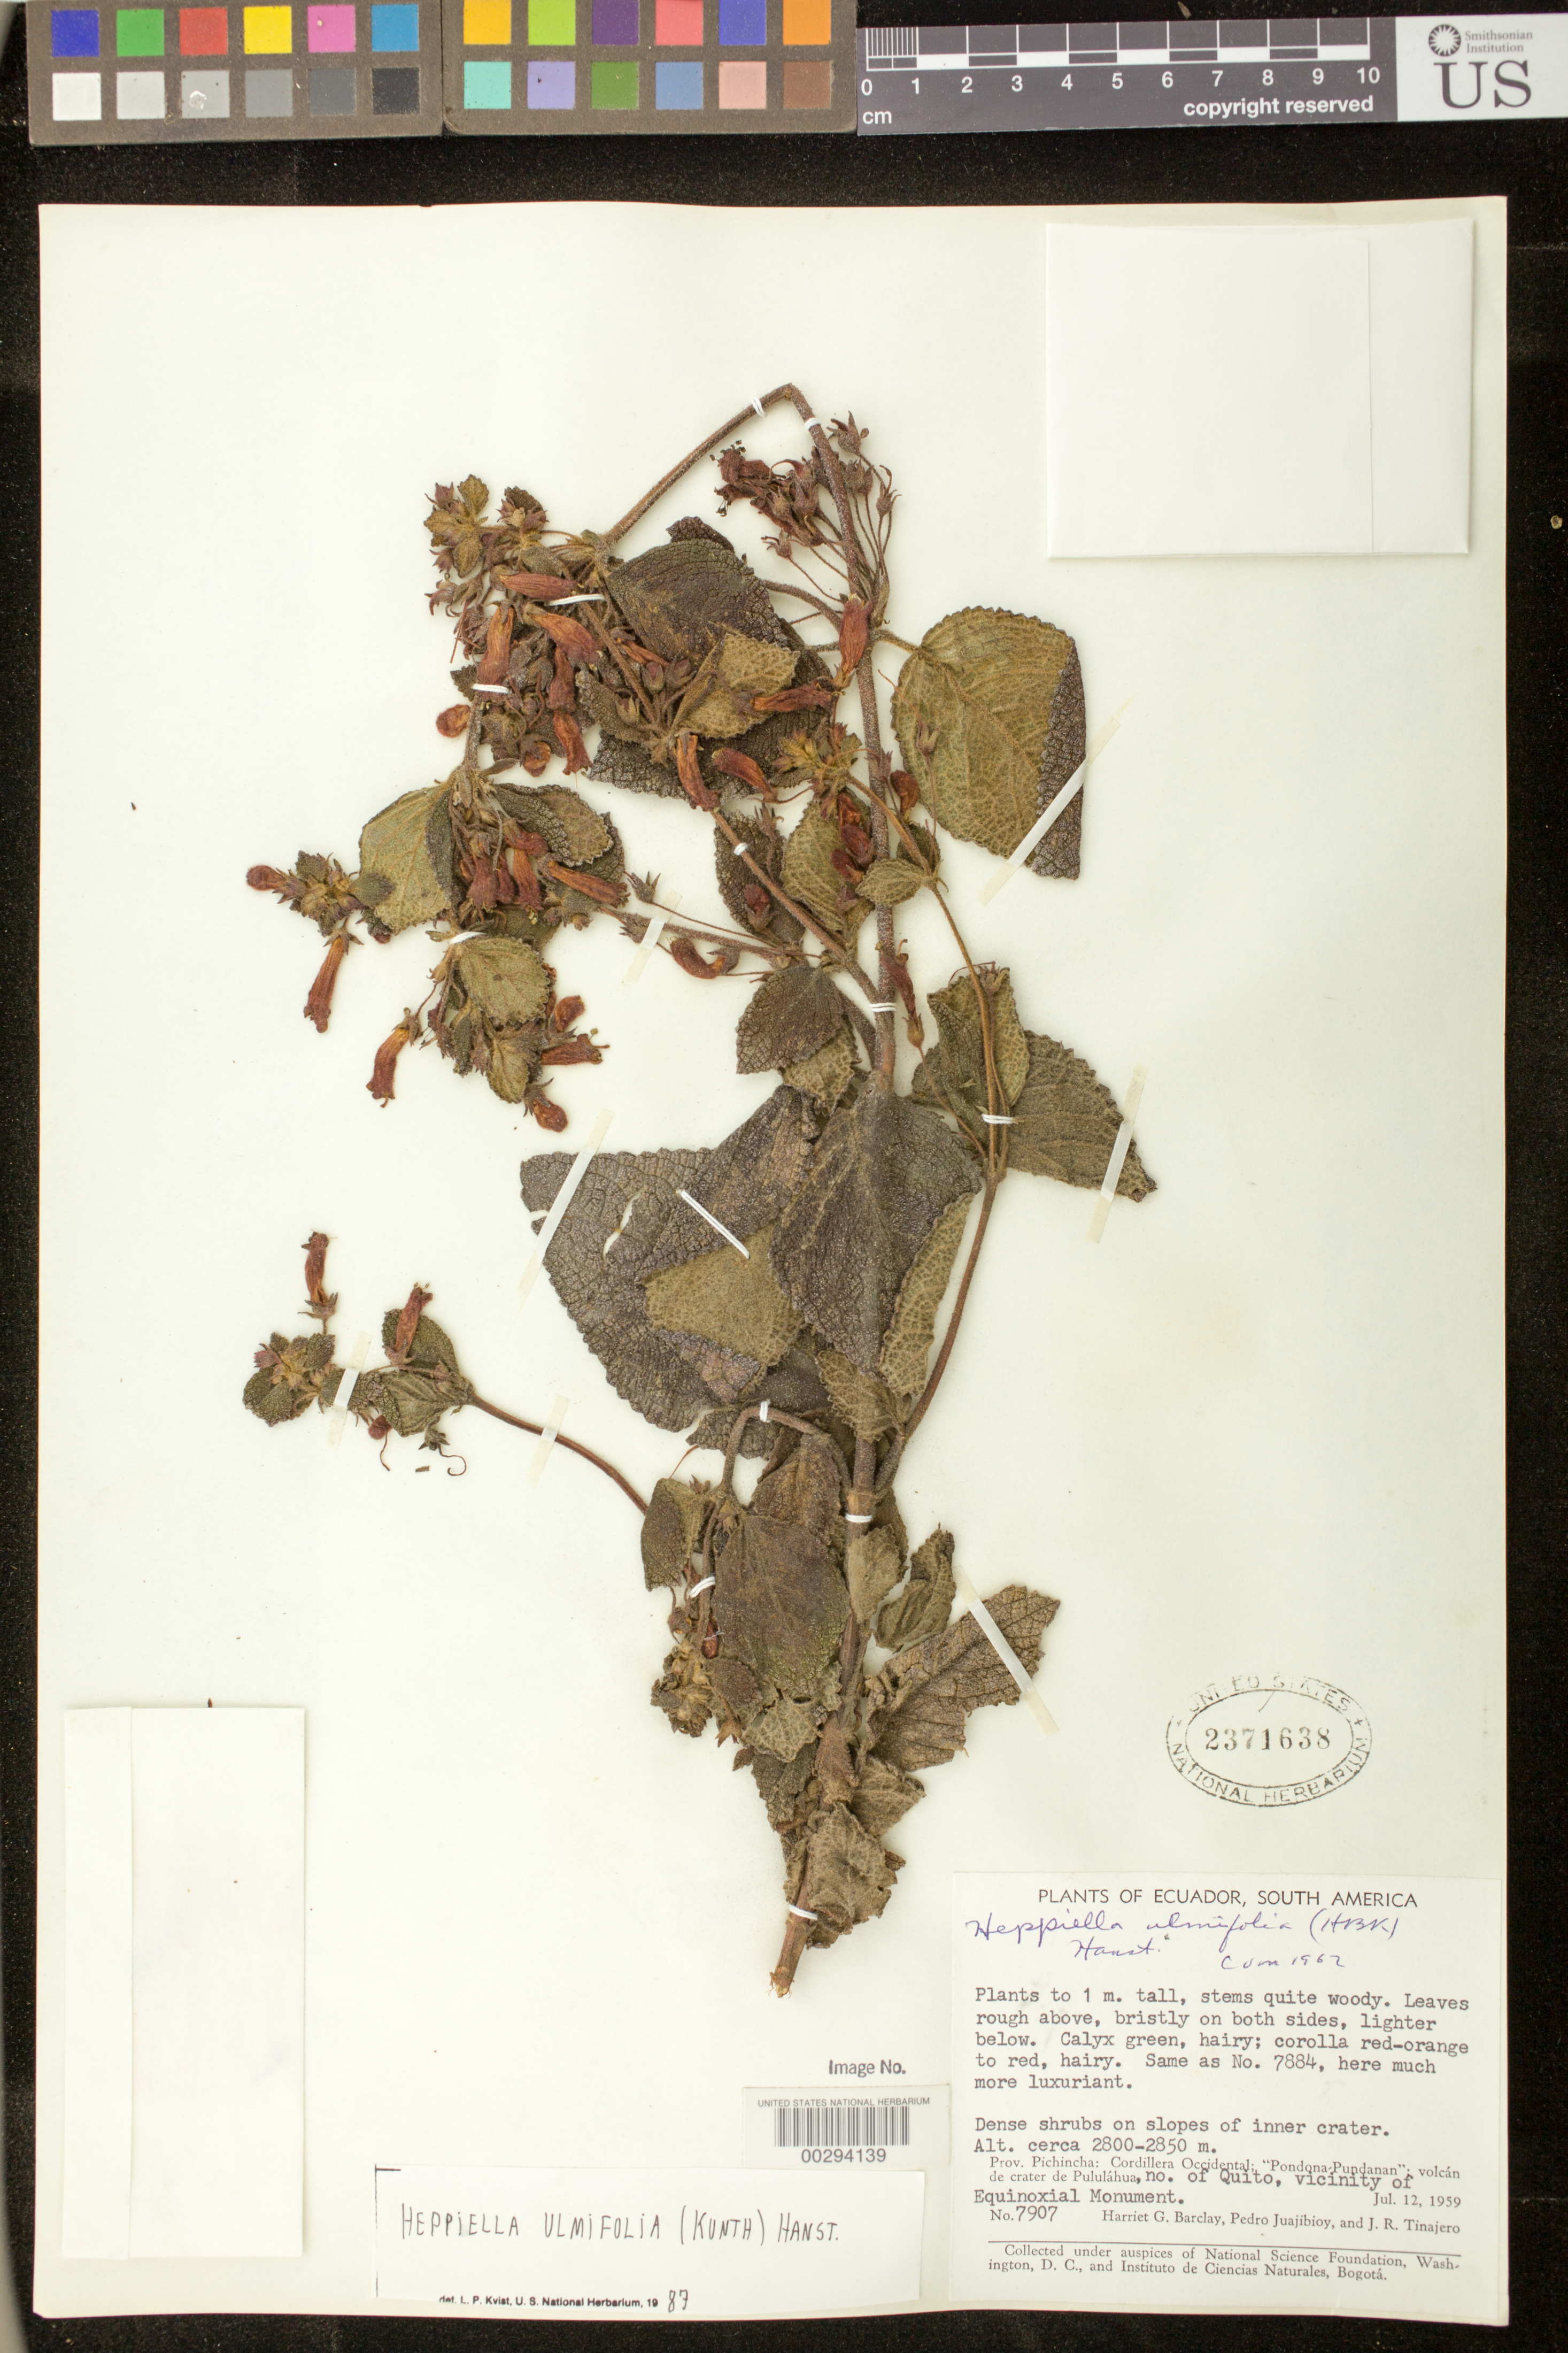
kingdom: Plantae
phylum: Tracheophyta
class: Magnoliopsida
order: Lamiales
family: Gesneriaceae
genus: Heppiella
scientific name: Heppiella ulmifolia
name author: (Kunth) Hanst.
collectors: H. G. Barclay, P. Juajibioy & J. Tinajero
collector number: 7907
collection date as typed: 12 Jul 1959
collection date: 1959-07-12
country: Ecuador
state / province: Pichincha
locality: Cordillera Occidental, "Pondona-pundanan", Volcan de Crater de Pululahua, N of Quito, vicinity of equinoxial monument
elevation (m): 2800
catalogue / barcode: US 2371638